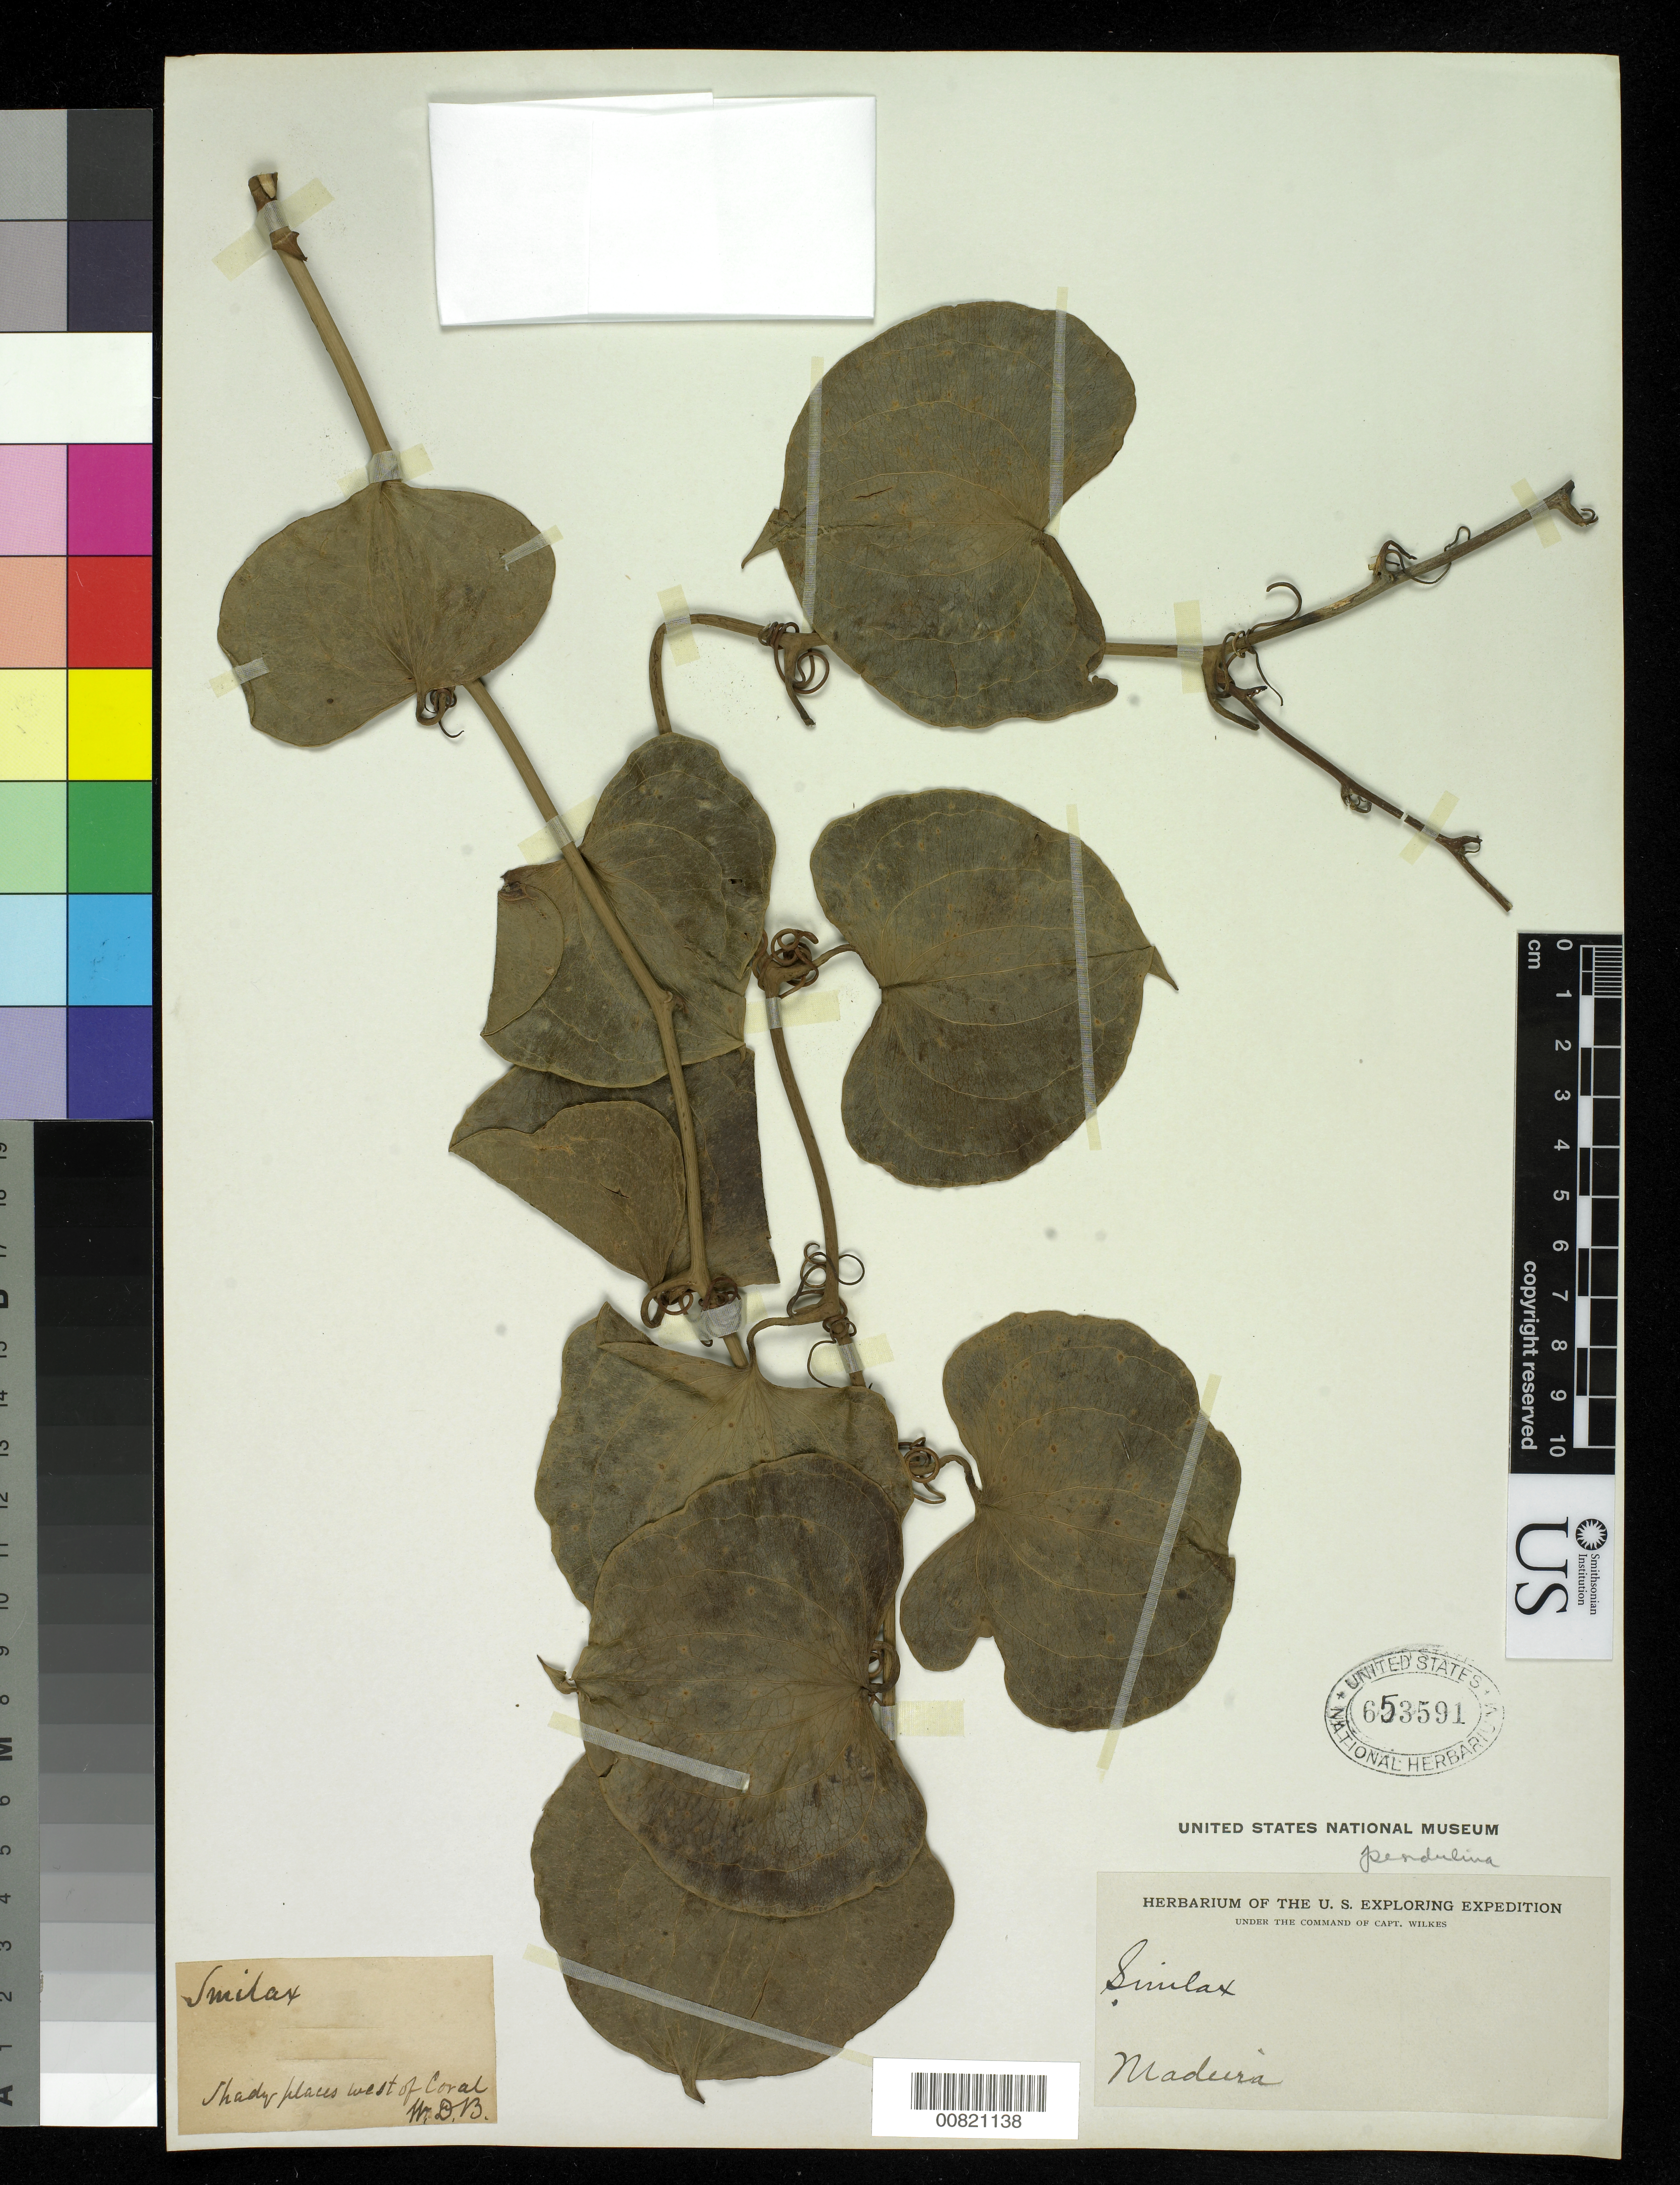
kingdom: Plantae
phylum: Tracheophyta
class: Liliopsida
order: Liliales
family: Smilacaceae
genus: Smilax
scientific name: Smilax pendulina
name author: Lowe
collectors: Wilkes Explor. Exped.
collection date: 1838/1842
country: Portugal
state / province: Madeira (Aut. Reg.)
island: Madeira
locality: Funchal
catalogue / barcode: US 653591